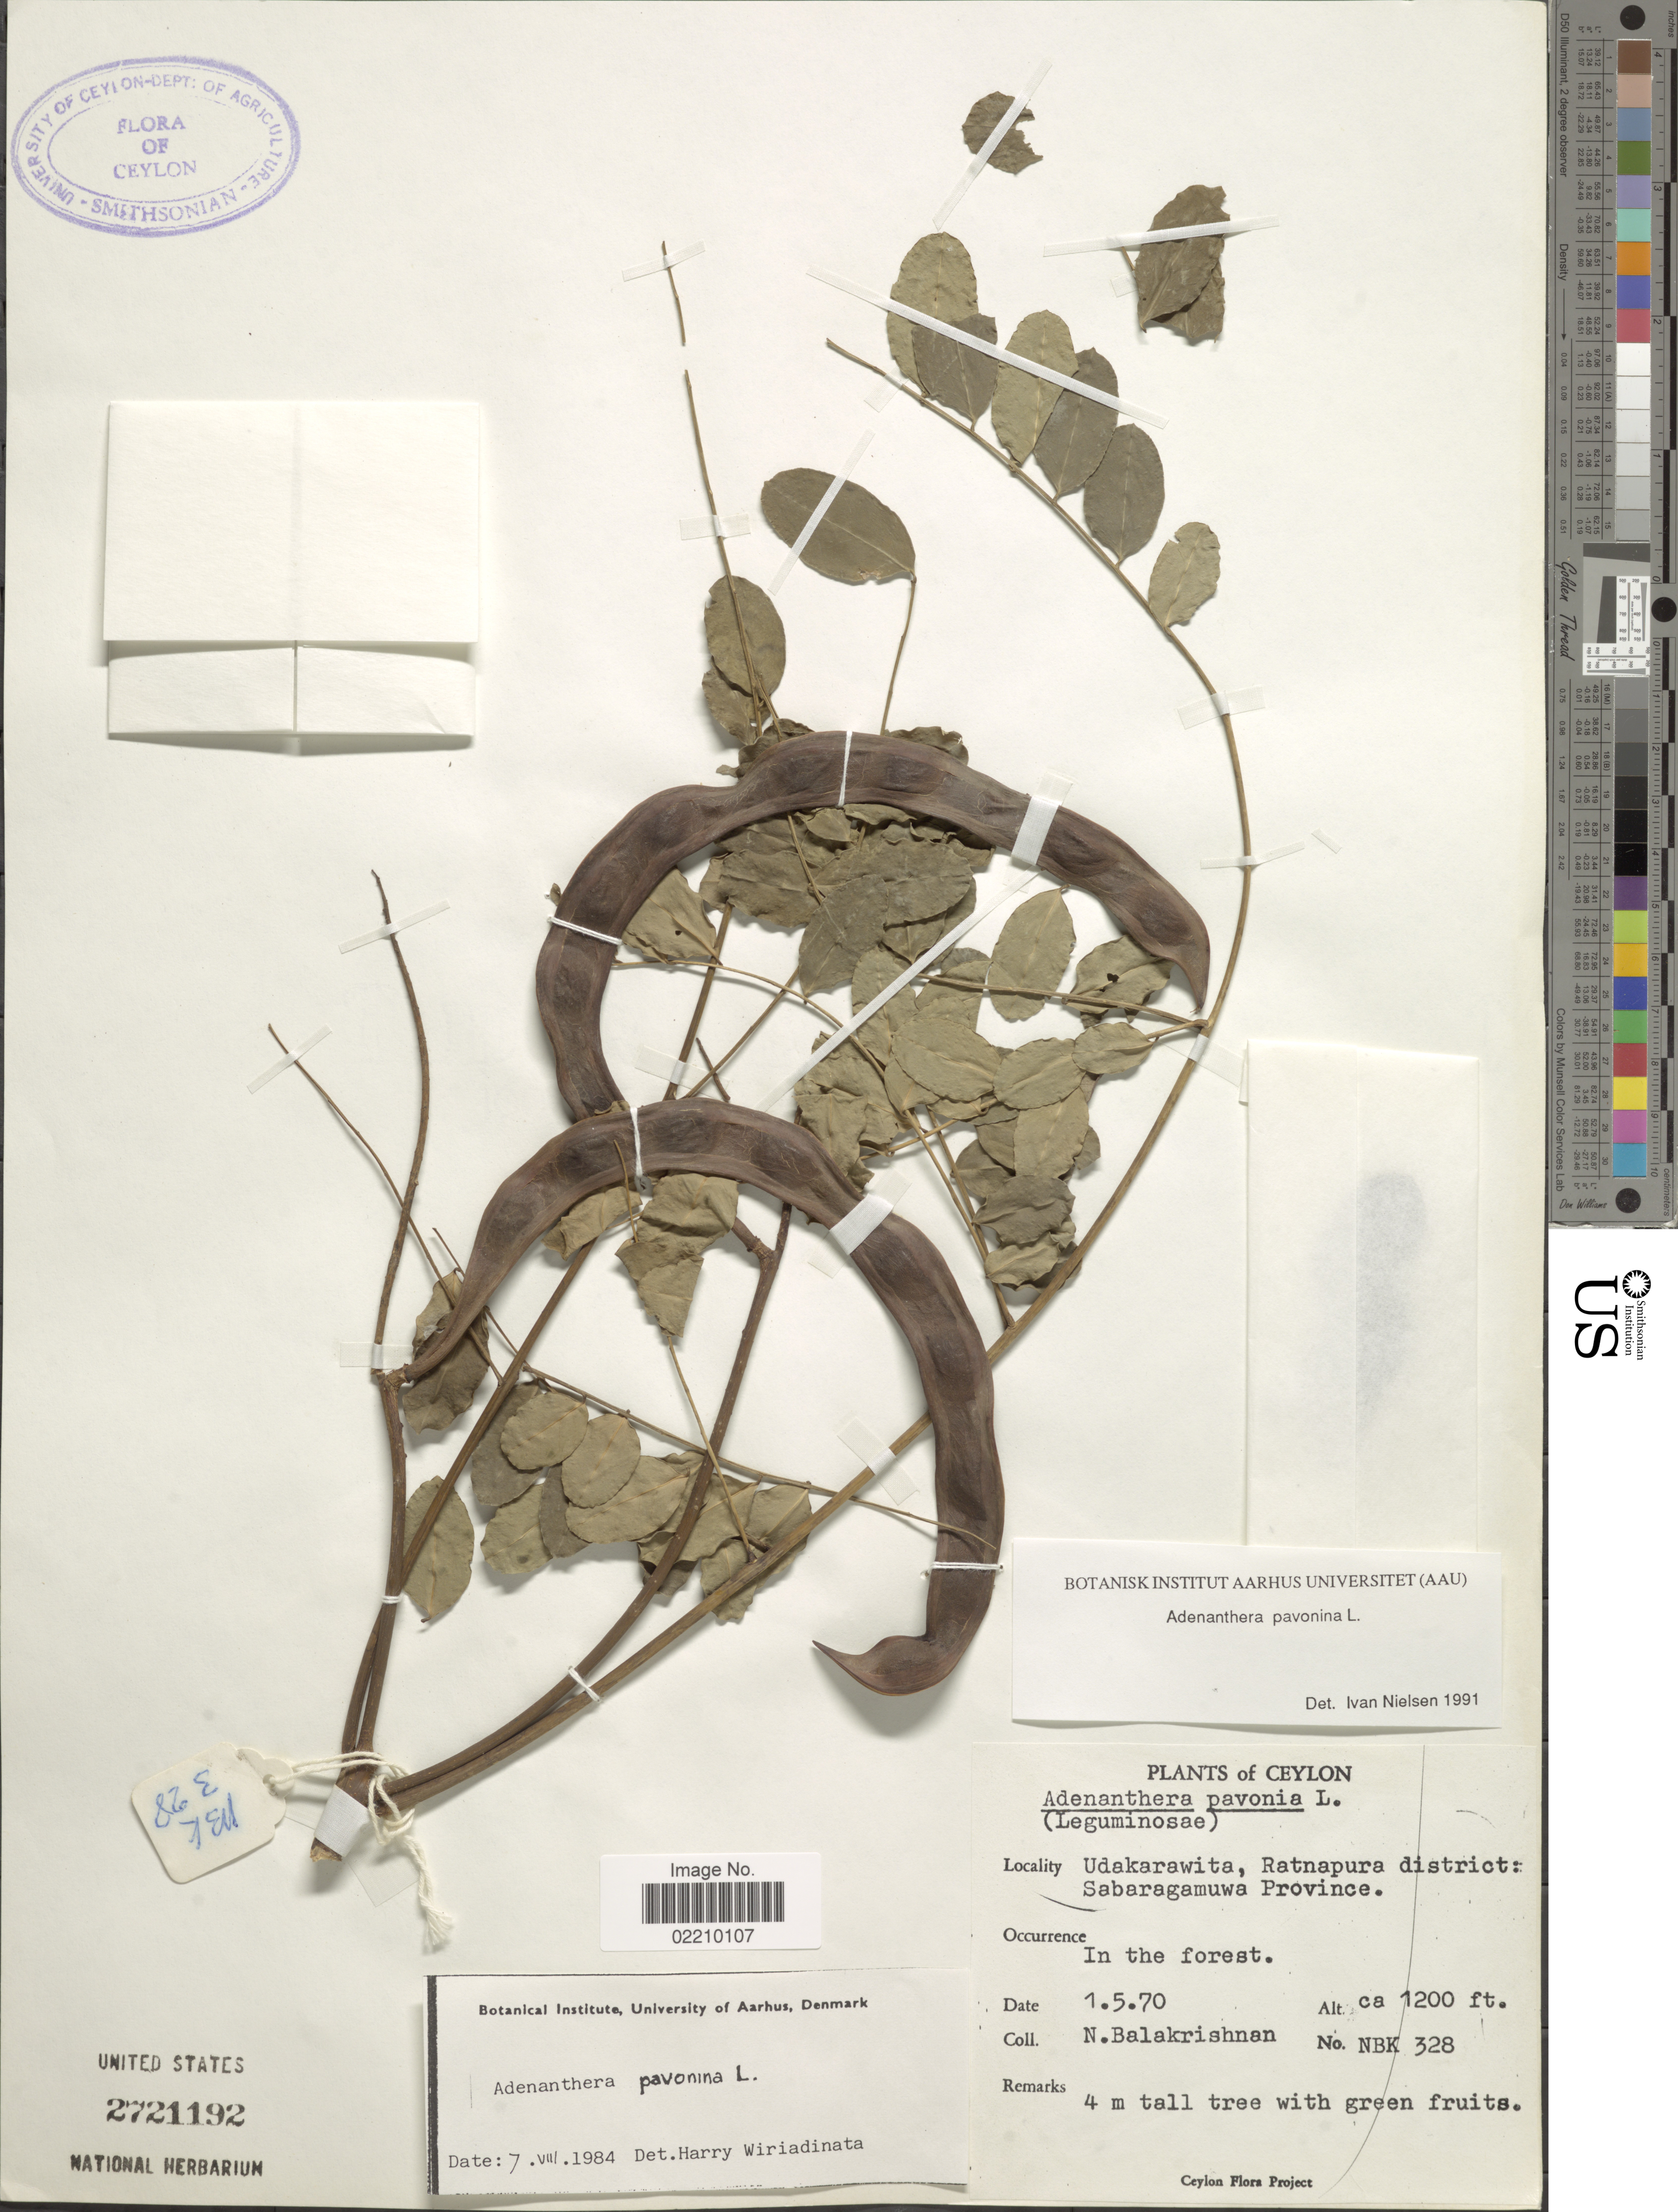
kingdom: Plantae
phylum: Tracheophyta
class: Magnoliopsida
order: Fabales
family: Fabaceae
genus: Adenanthera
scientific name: Adenanthera pavonina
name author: L.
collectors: N. Balakrishnan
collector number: NBK 328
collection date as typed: Transcribed d/m/y: 1/5/70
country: Sri Lanka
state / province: Sabaragamuwa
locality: Ceylon, Udakarawita, Ratnapura district: Sabaragamuwa Province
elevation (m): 366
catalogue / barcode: US 2721192